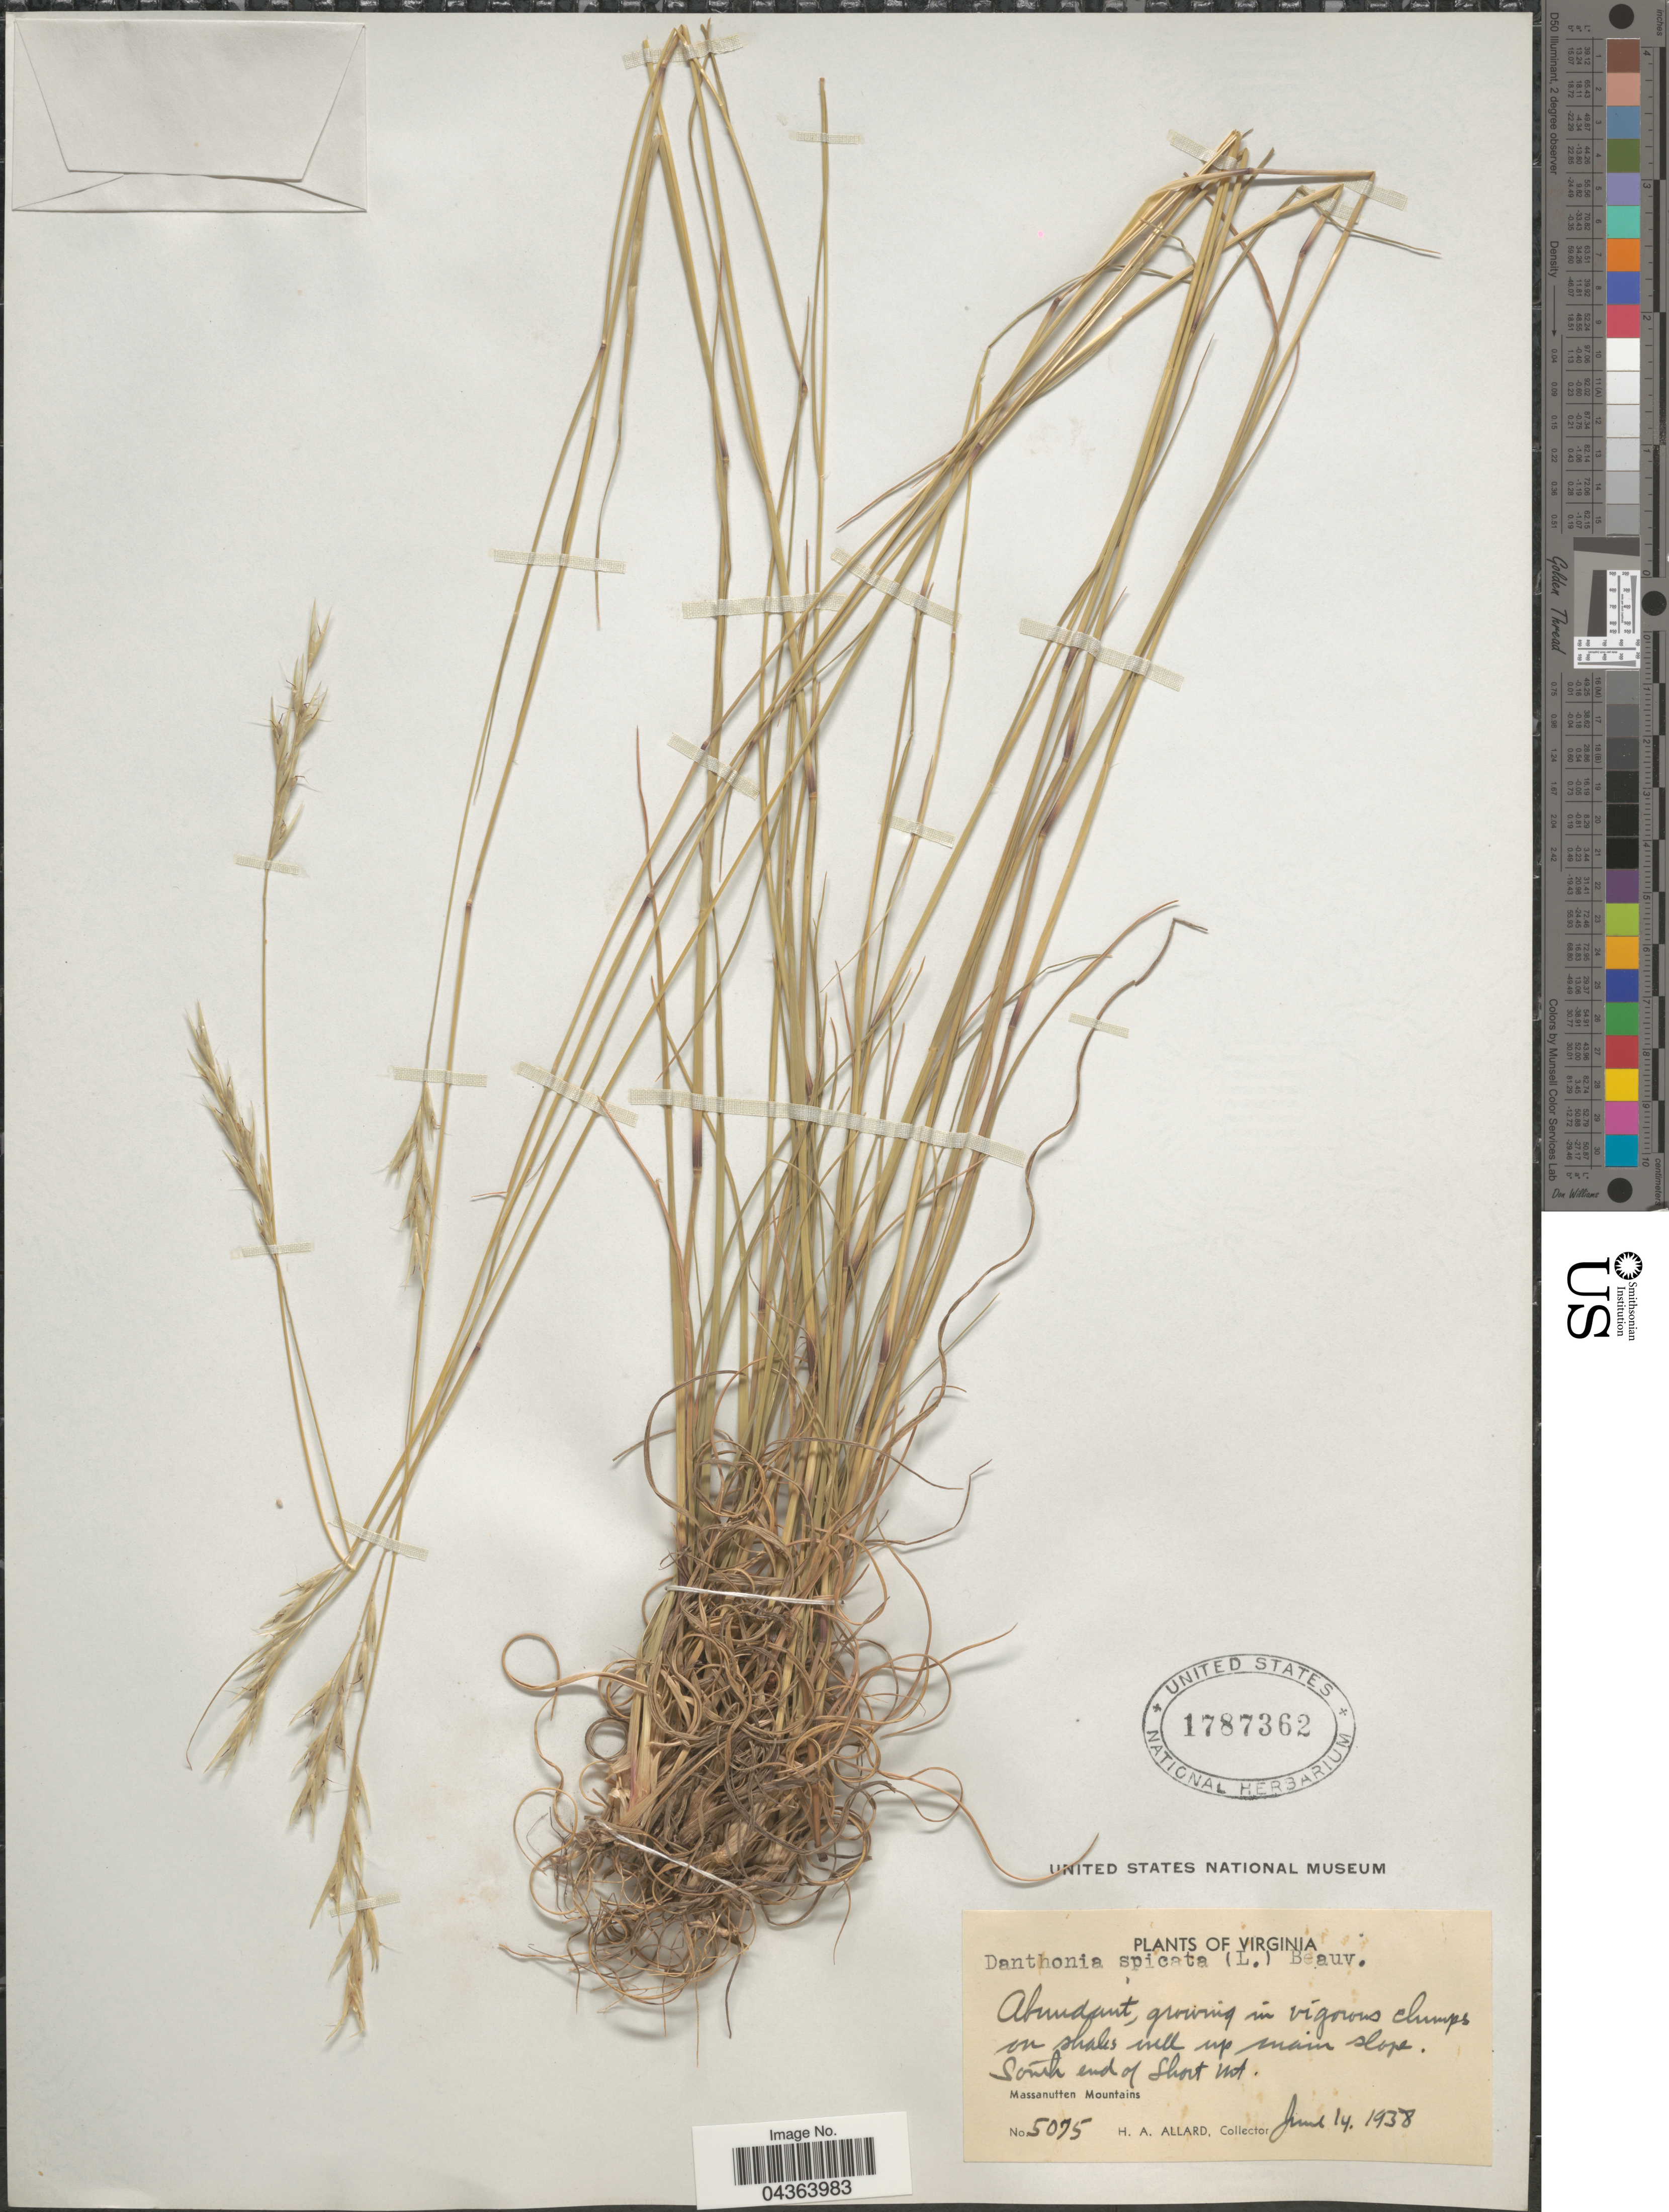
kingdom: Plantae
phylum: Tracheophyta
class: Liliopsida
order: Poales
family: Poaceae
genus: Danthonia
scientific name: Danthonia spicata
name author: (L.) P. Beauv. ex Roem. & Schult.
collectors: H. A. Allard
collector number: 5075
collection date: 1938-06-14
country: United States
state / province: Virginia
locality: Abundant, in vigorous clumps on shales well up main slope. South end of Short Mt. Massanutten Mountains.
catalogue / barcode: US 1787362